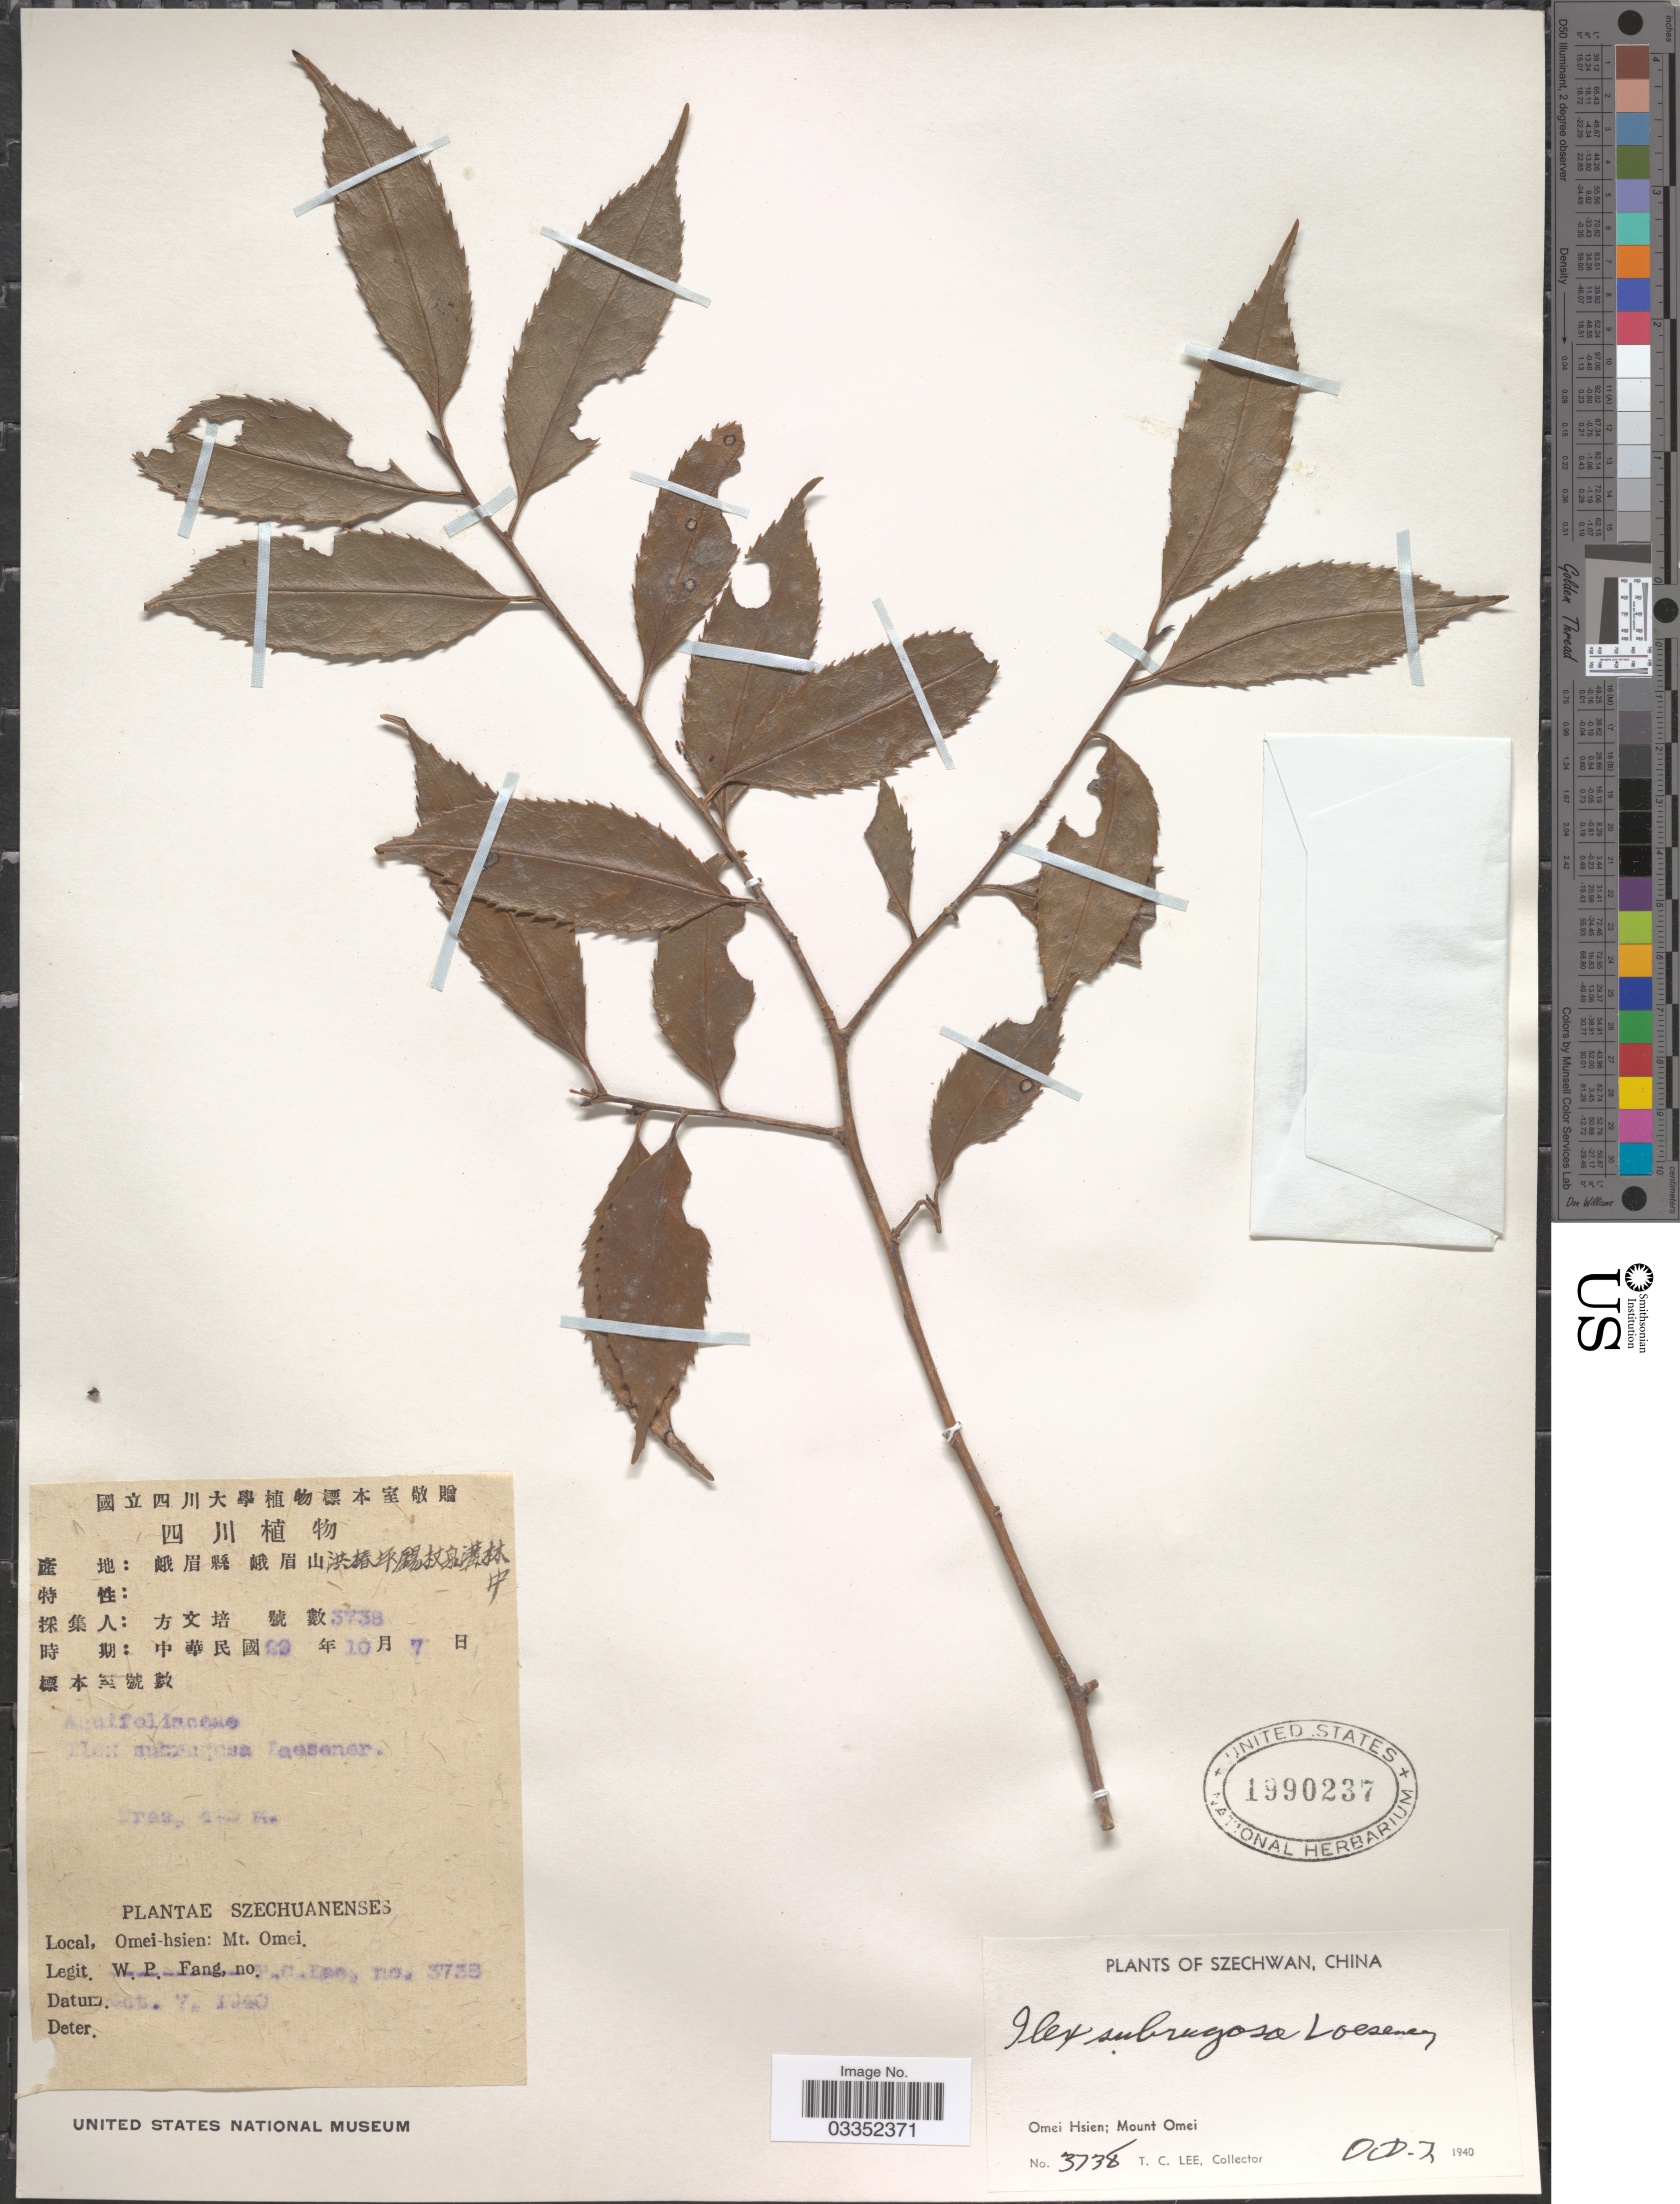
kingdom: Plantae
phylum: Tracheophyta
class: Magnoliopsida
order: Aquifoliales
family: Aquifoliaceae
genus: Ilex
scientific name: Ilex subrugosa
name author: Loes. in Sarg.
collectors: T. Lee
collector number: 3738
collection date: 1940-10-07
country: China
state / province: Sichuan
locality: Szechwan, Omei Hsien; Mount Omei.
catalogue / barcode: US 1990237